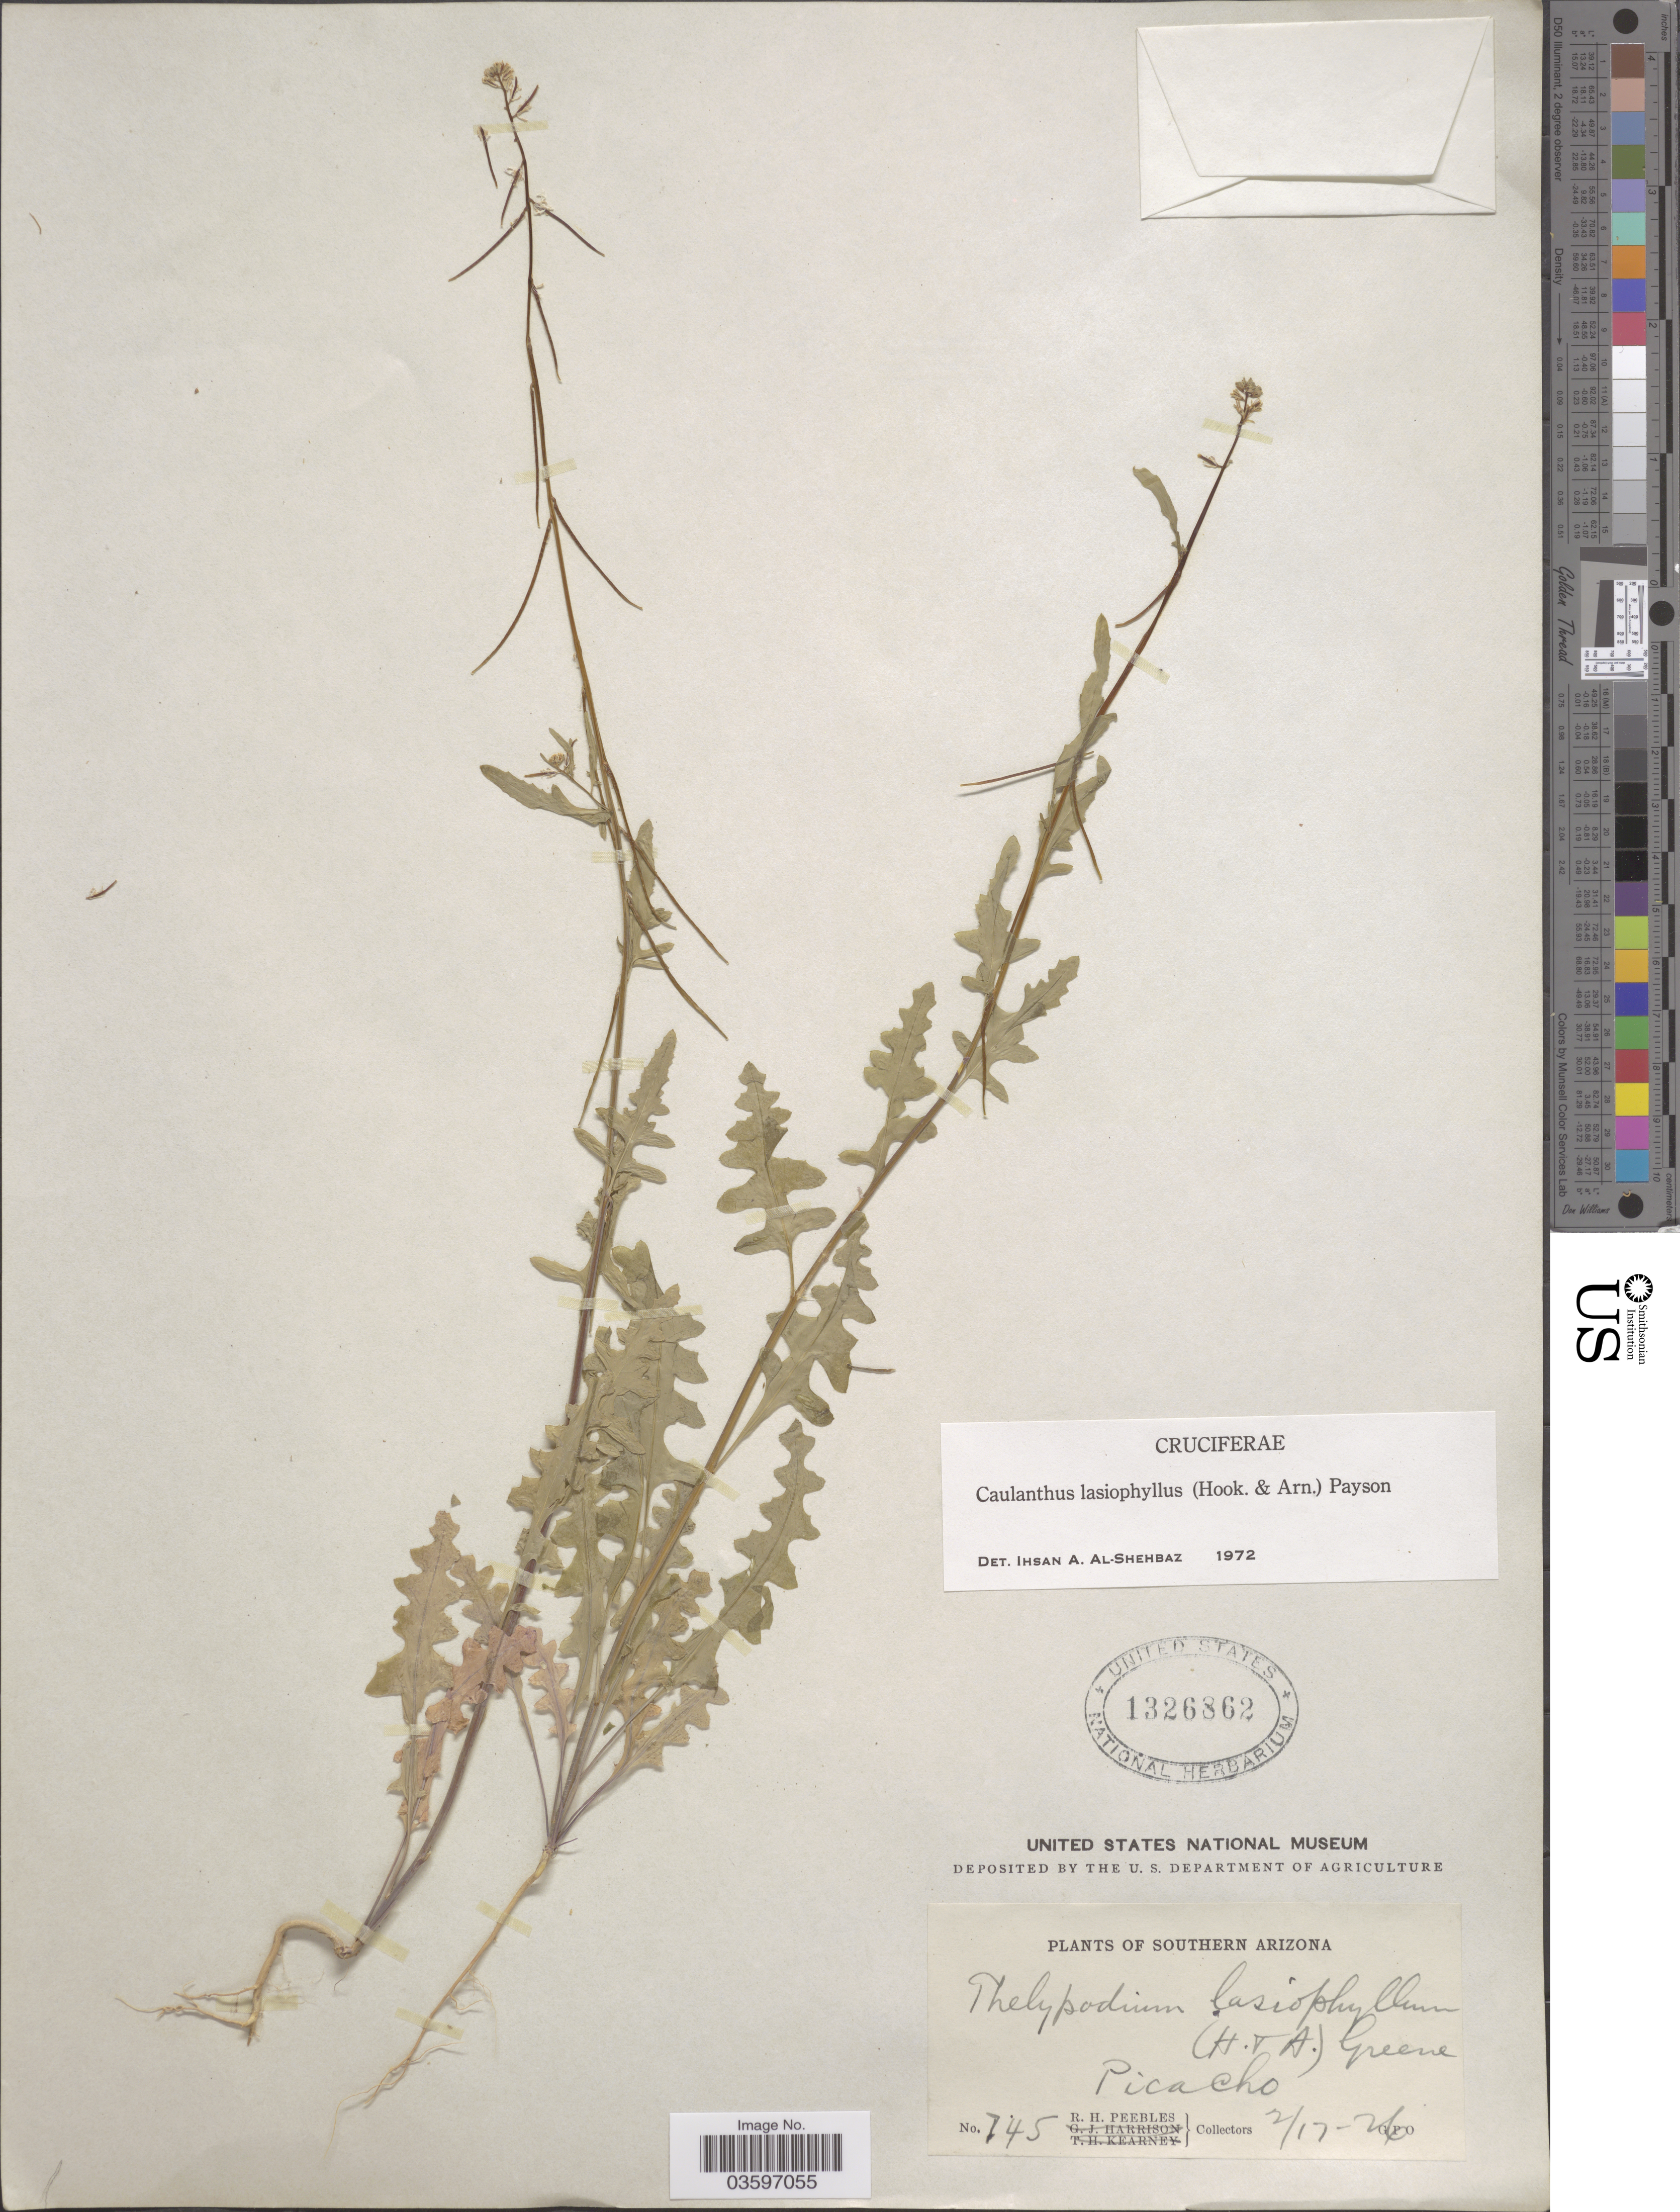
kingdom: Plantae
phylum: Tracheophyta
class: Magnoliopsida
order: Brassicales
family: Brassicaceae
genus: Caulanthus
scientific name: Caulanthus lasiophyllus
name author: (Hook. & Arn.) Payson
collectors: R. H. Peebles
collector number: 745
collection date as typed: Transcribed d/m/y: 17/2/26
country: United States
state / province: Arizona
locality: Southern Arizona. Picacho.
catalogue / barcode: US 1326862